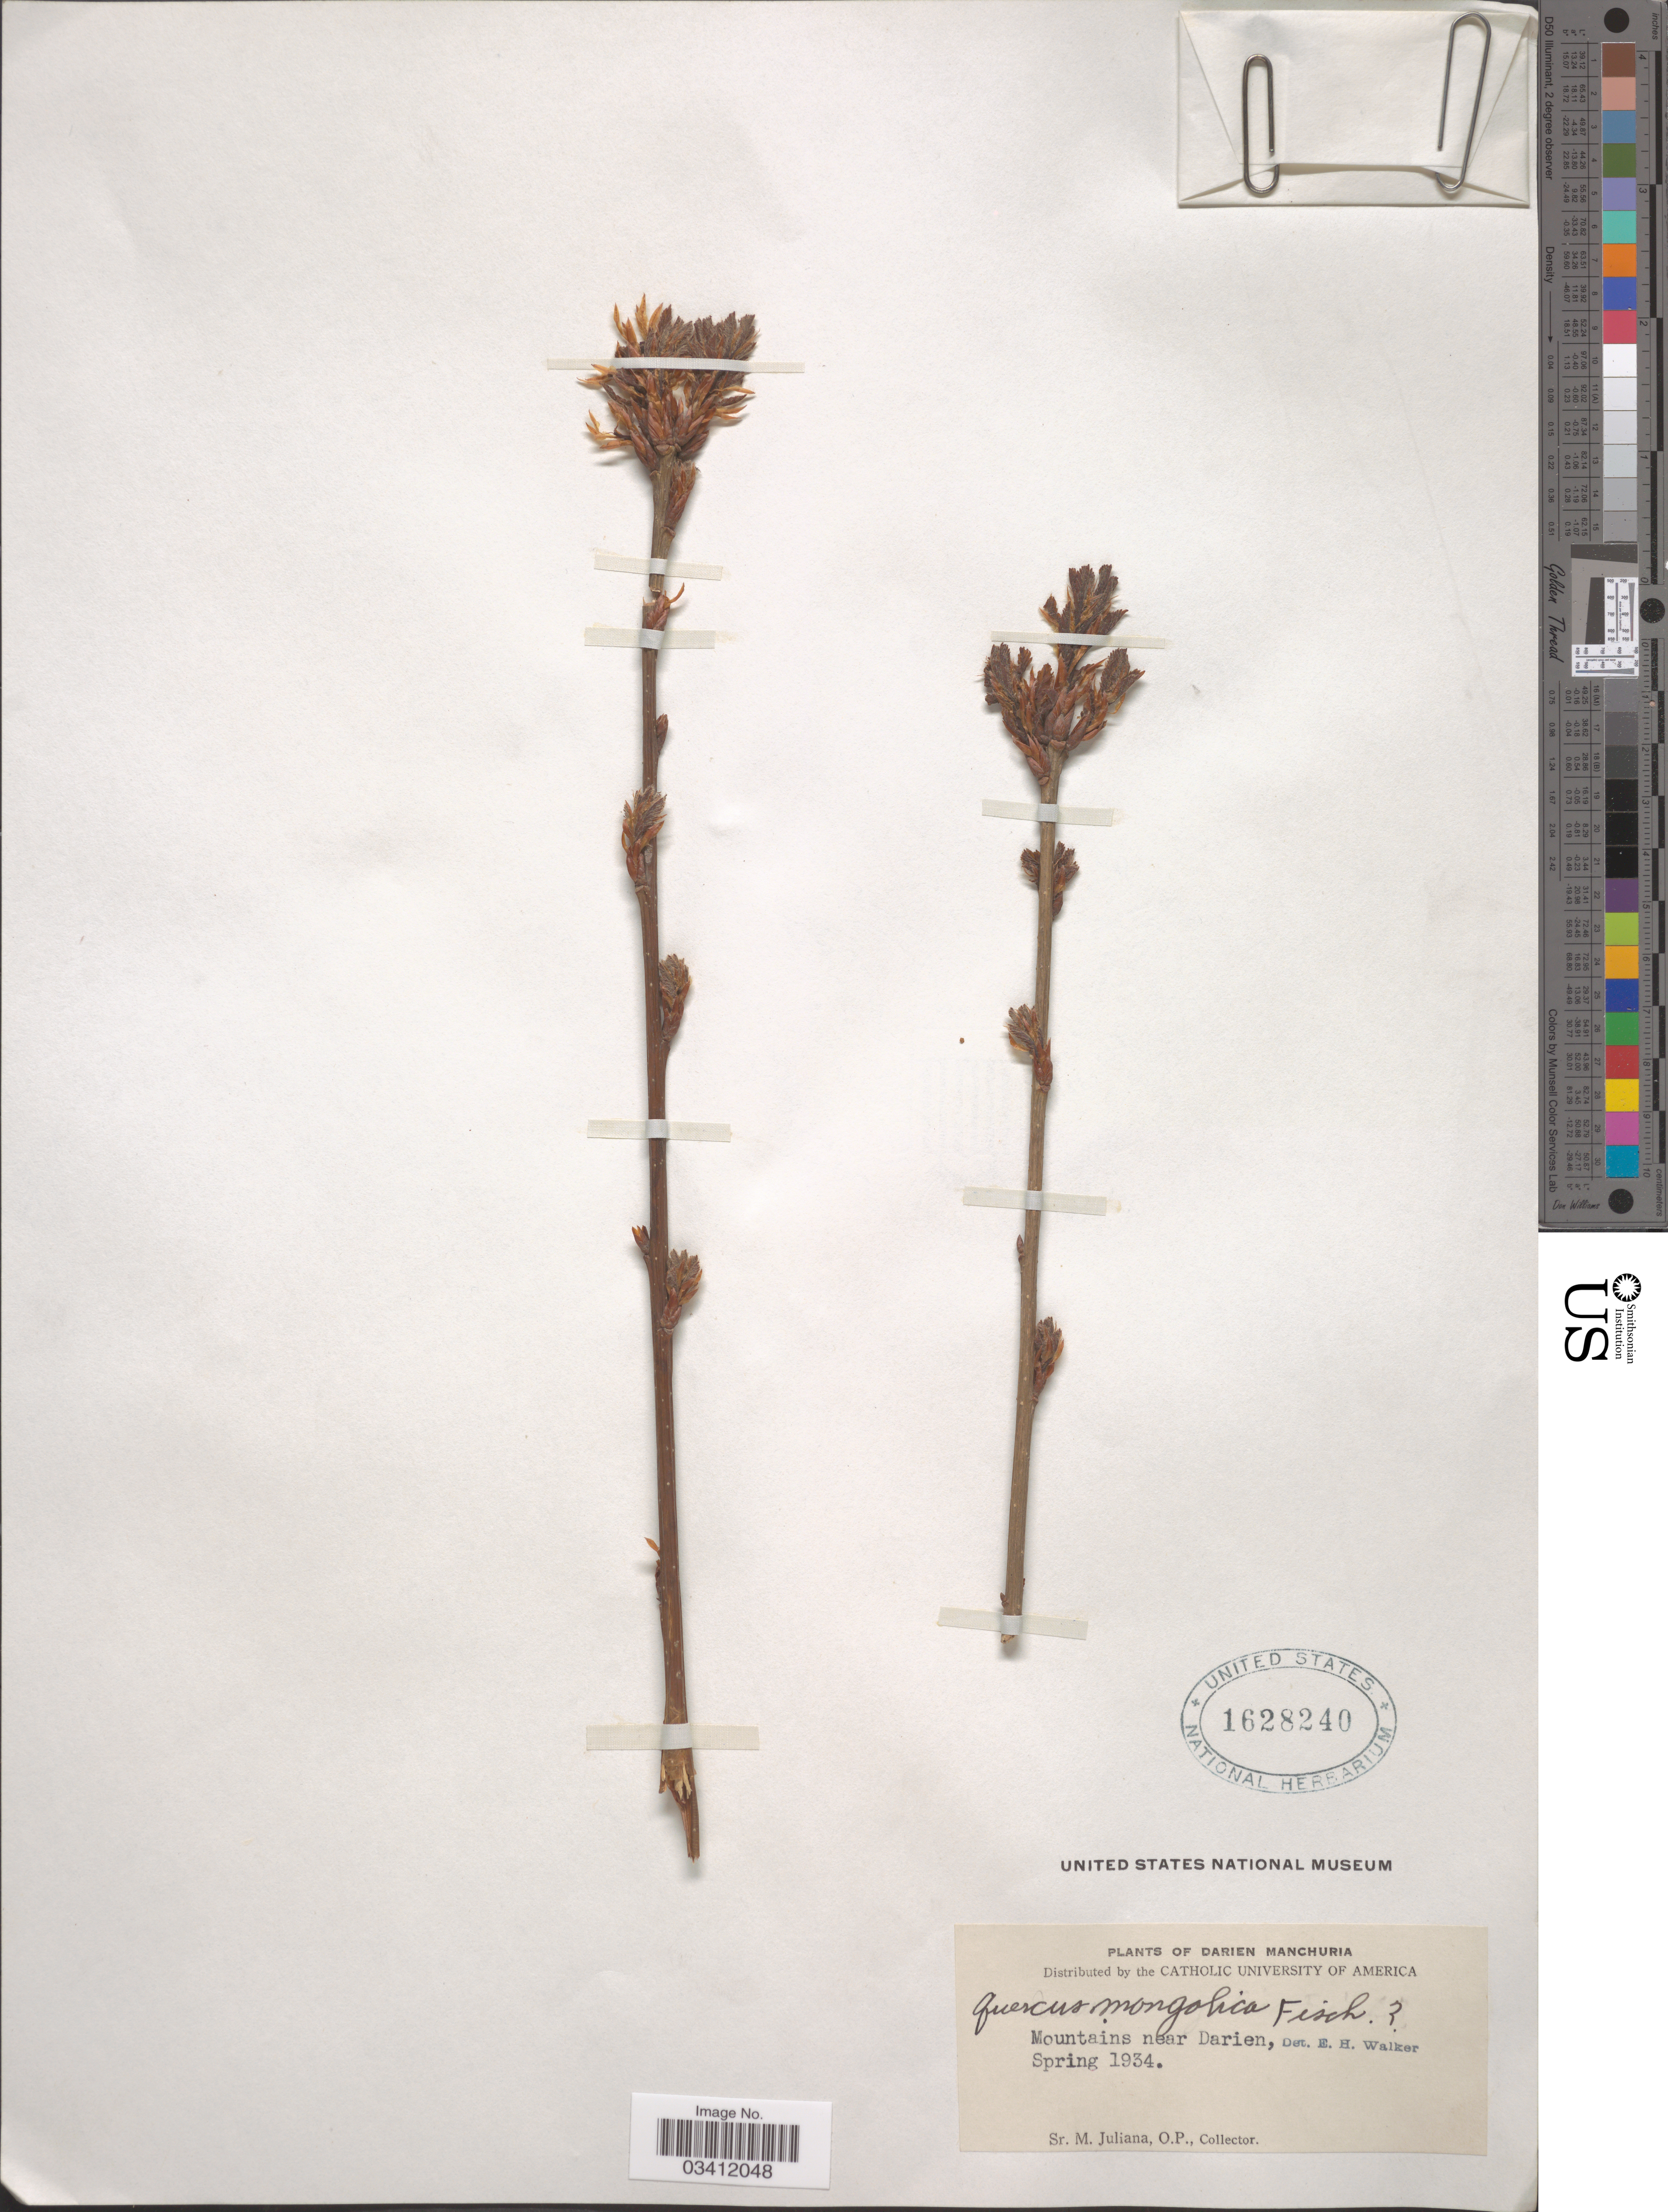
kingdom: Plantae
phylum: Tracheophyta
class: Magnoliopsida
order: Fagales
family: Fagaceae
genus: Quercus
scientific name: Quercus mongolica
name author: Fisch. ex Ledeb.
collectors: Marie Juliana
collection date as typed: Spring 1934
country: China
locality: Darien Manchuria. Mountains near Darien.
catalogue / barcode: US 1628240